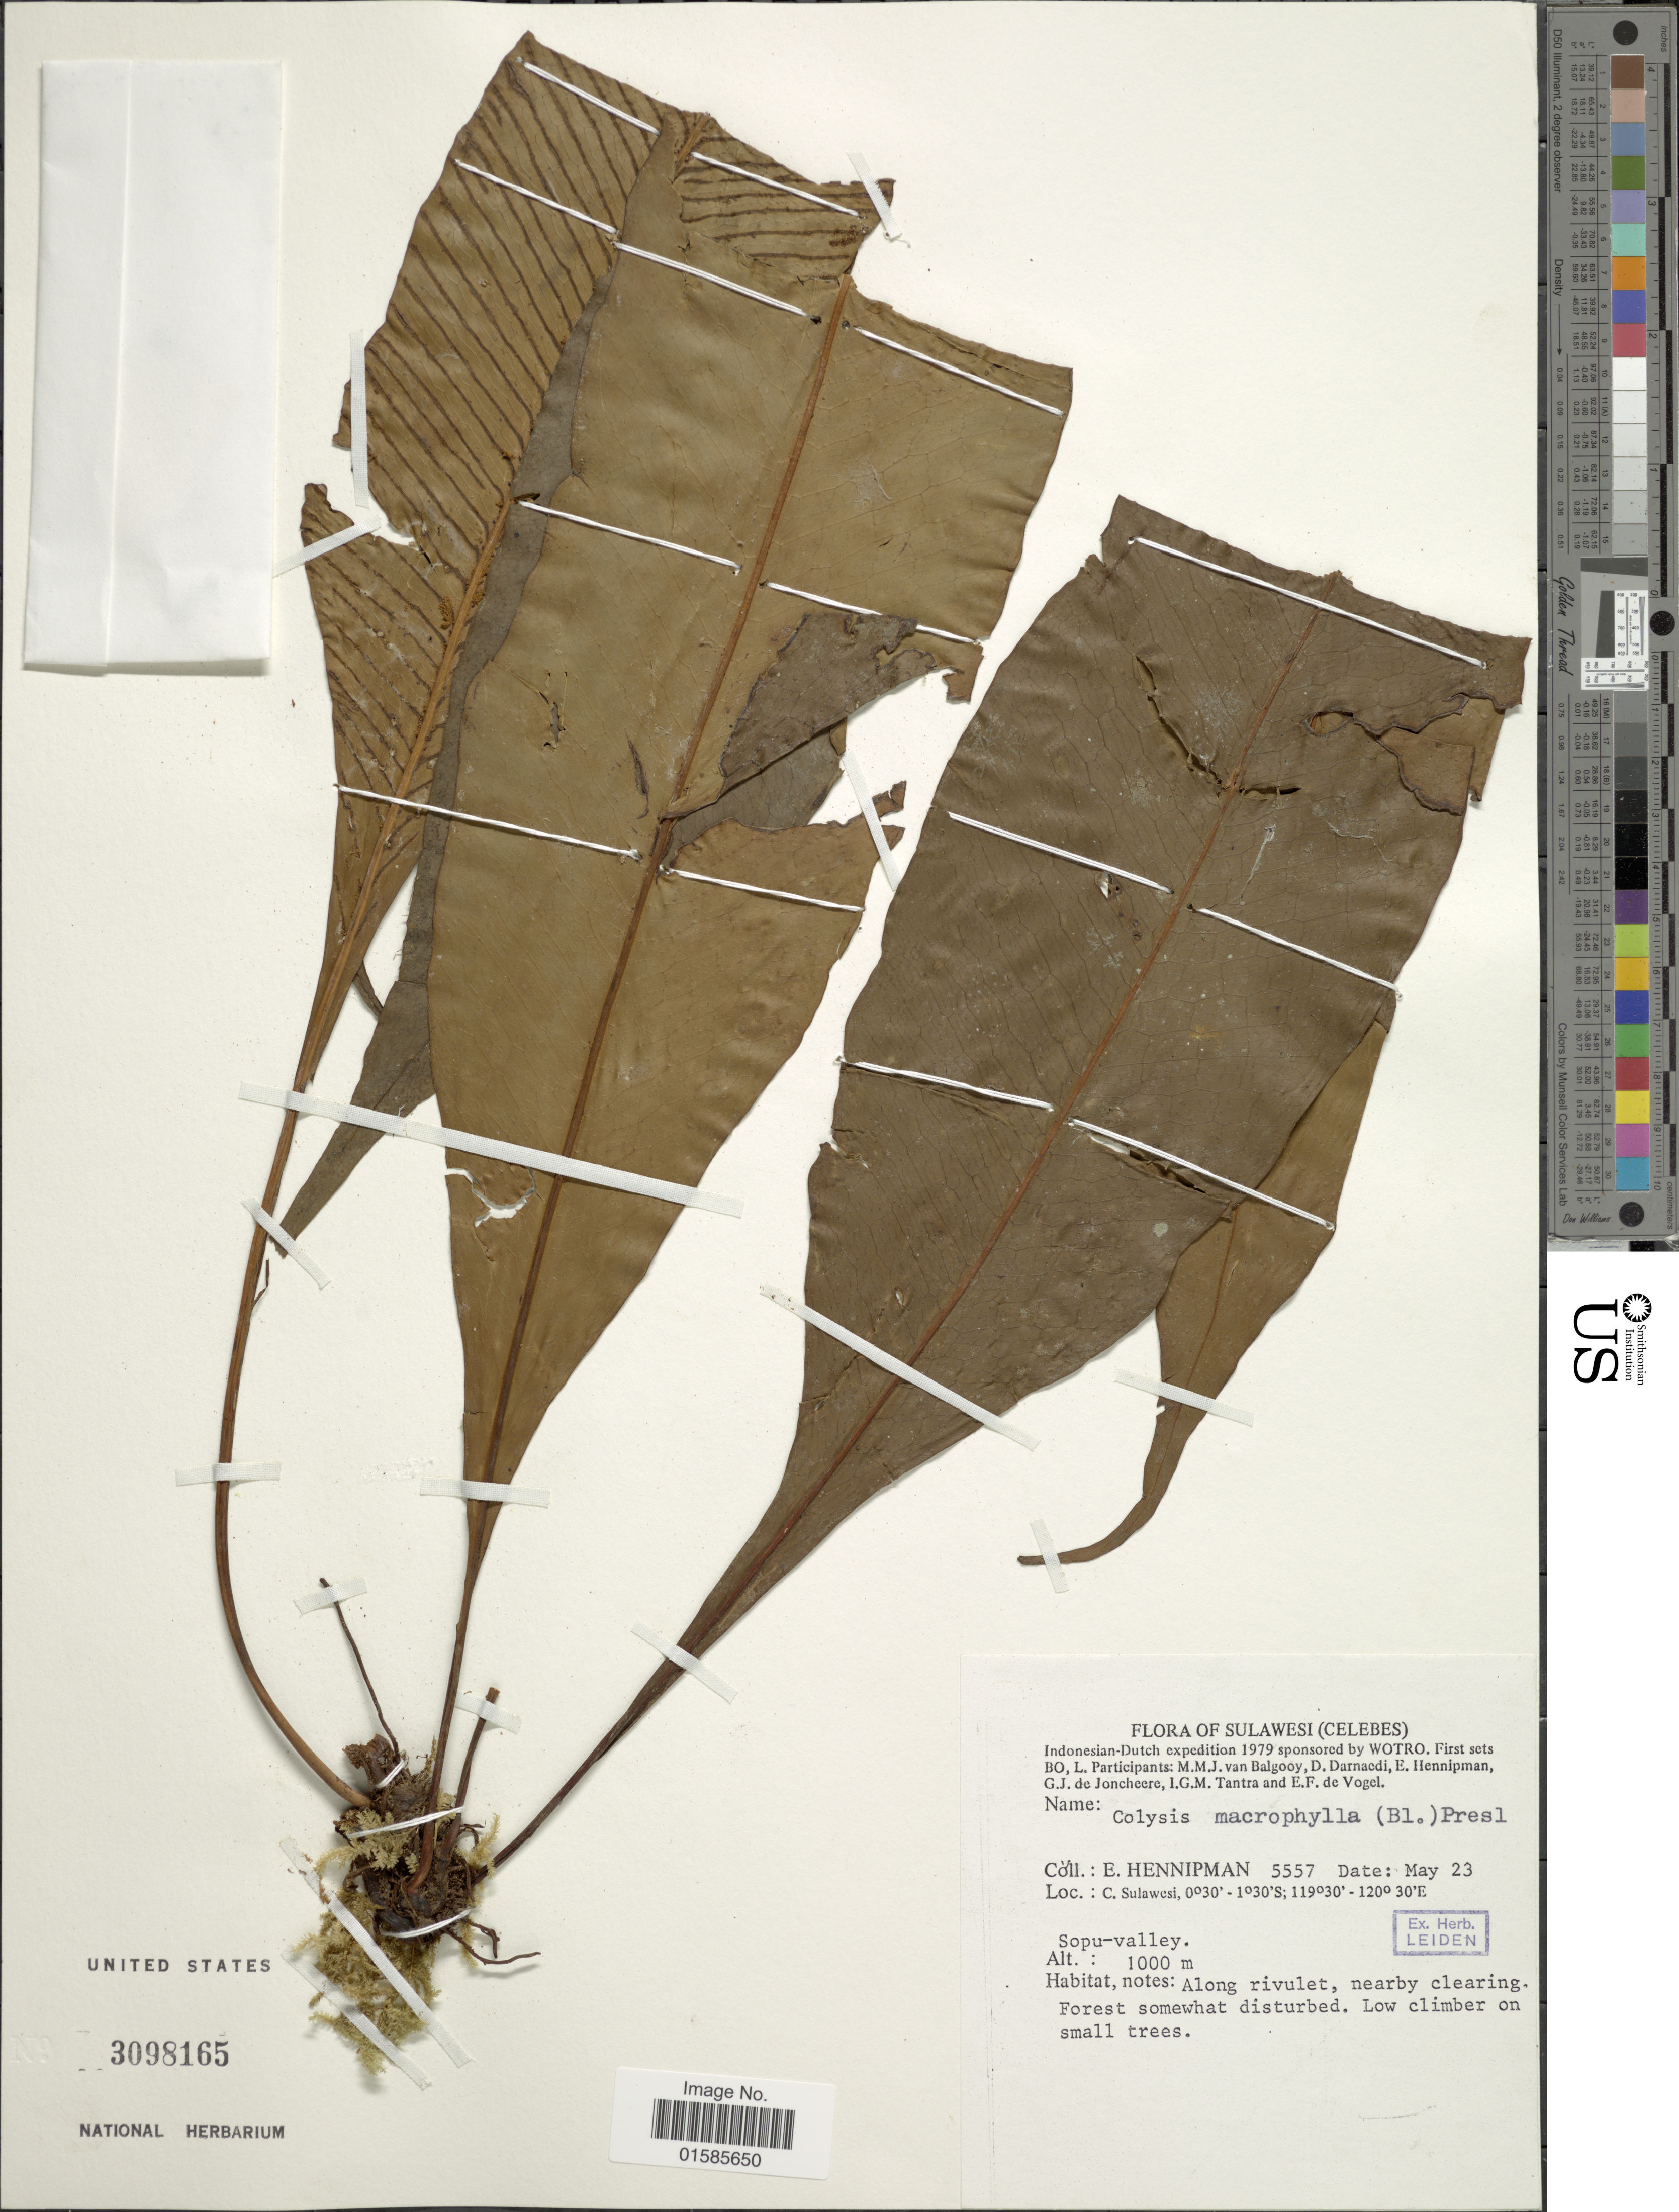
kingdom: Plantae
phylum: Tracheophyta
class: Polypodiopsida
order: Polypodiales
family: Polypodiaceae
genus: Leptochilus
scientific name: Leptochilus macrophyllus var. macrophyllus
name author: (Blume) Noot.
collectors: E. Hennipman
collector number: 5557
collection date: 1979-05-23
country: Indonesia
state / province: Sulawesi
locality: (Celebes), C. Sulawesi, Sopu-valley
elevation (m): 1000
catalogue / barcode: US 3098165